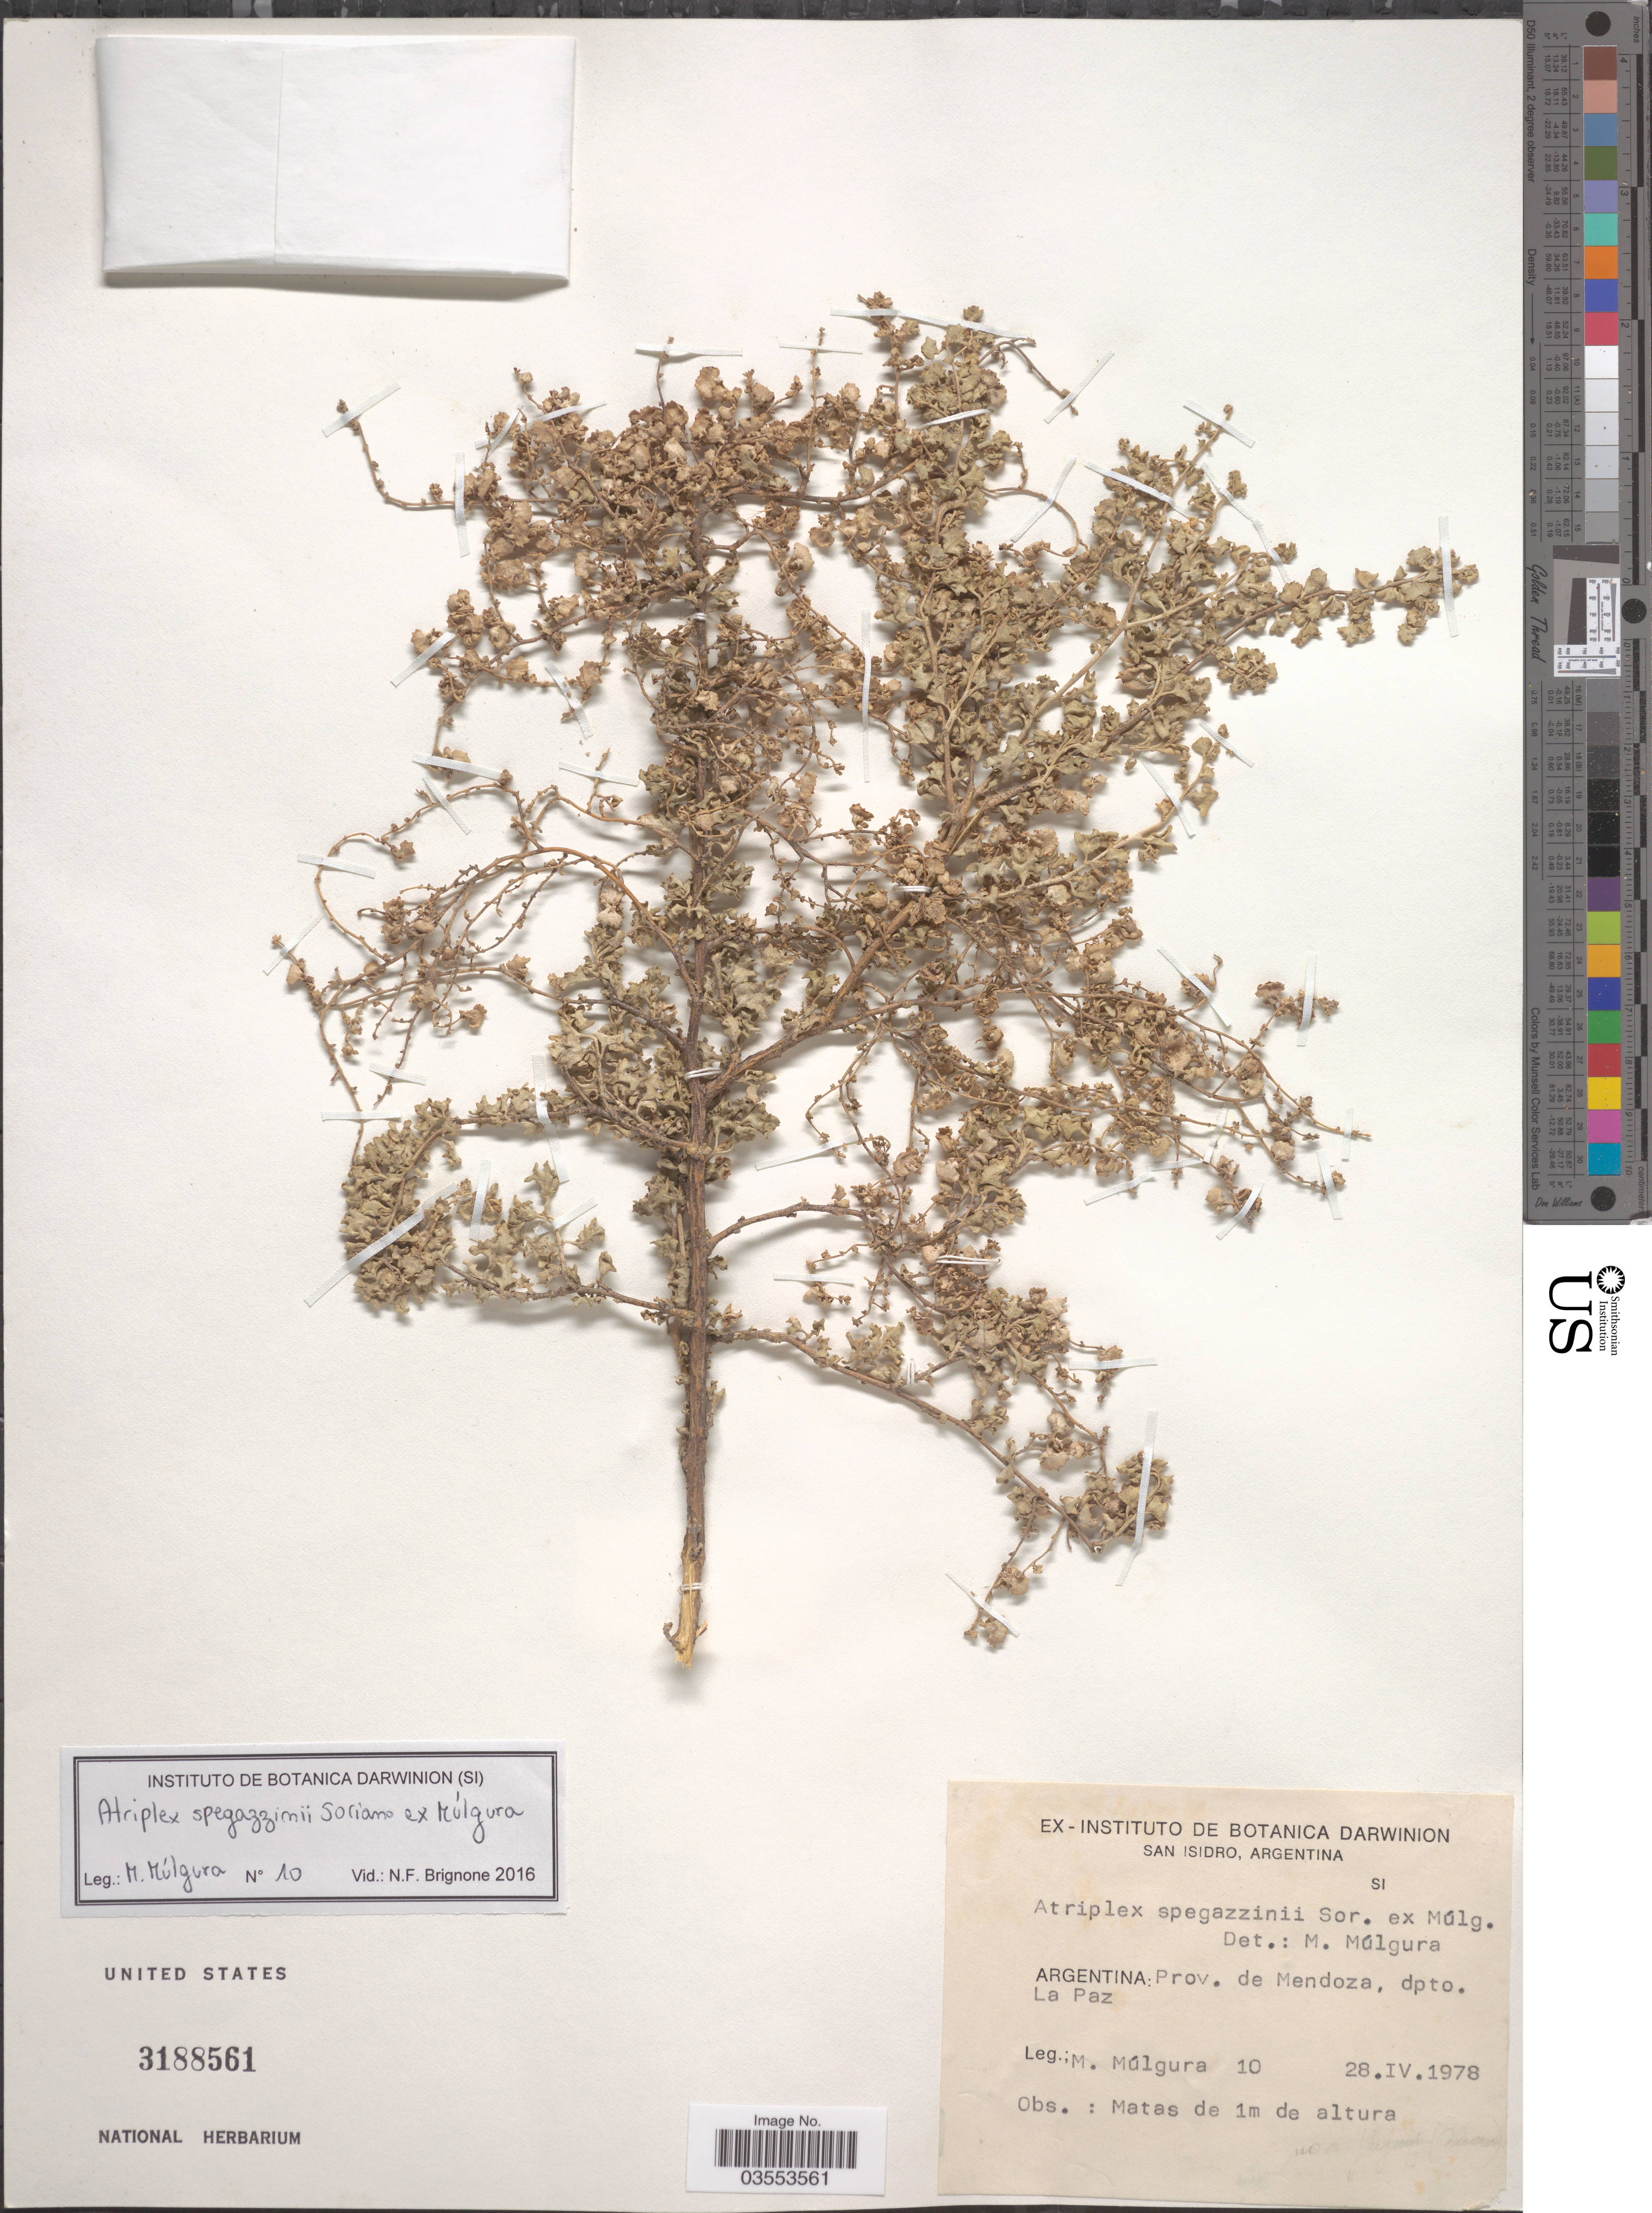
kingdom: Plantae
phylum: Tracheophyta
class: Magnoliopsida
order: Caryophyllales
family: Amaranthaceae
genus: Atriplex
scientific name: Atriplex spegazzinii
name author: A.M. Soriano ex Múlgura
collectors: M. Múlgura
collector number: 10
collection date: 1978-04-28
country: Argentina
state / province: Mendoza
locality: Dpto. La Paz.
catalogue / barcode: US 3188561